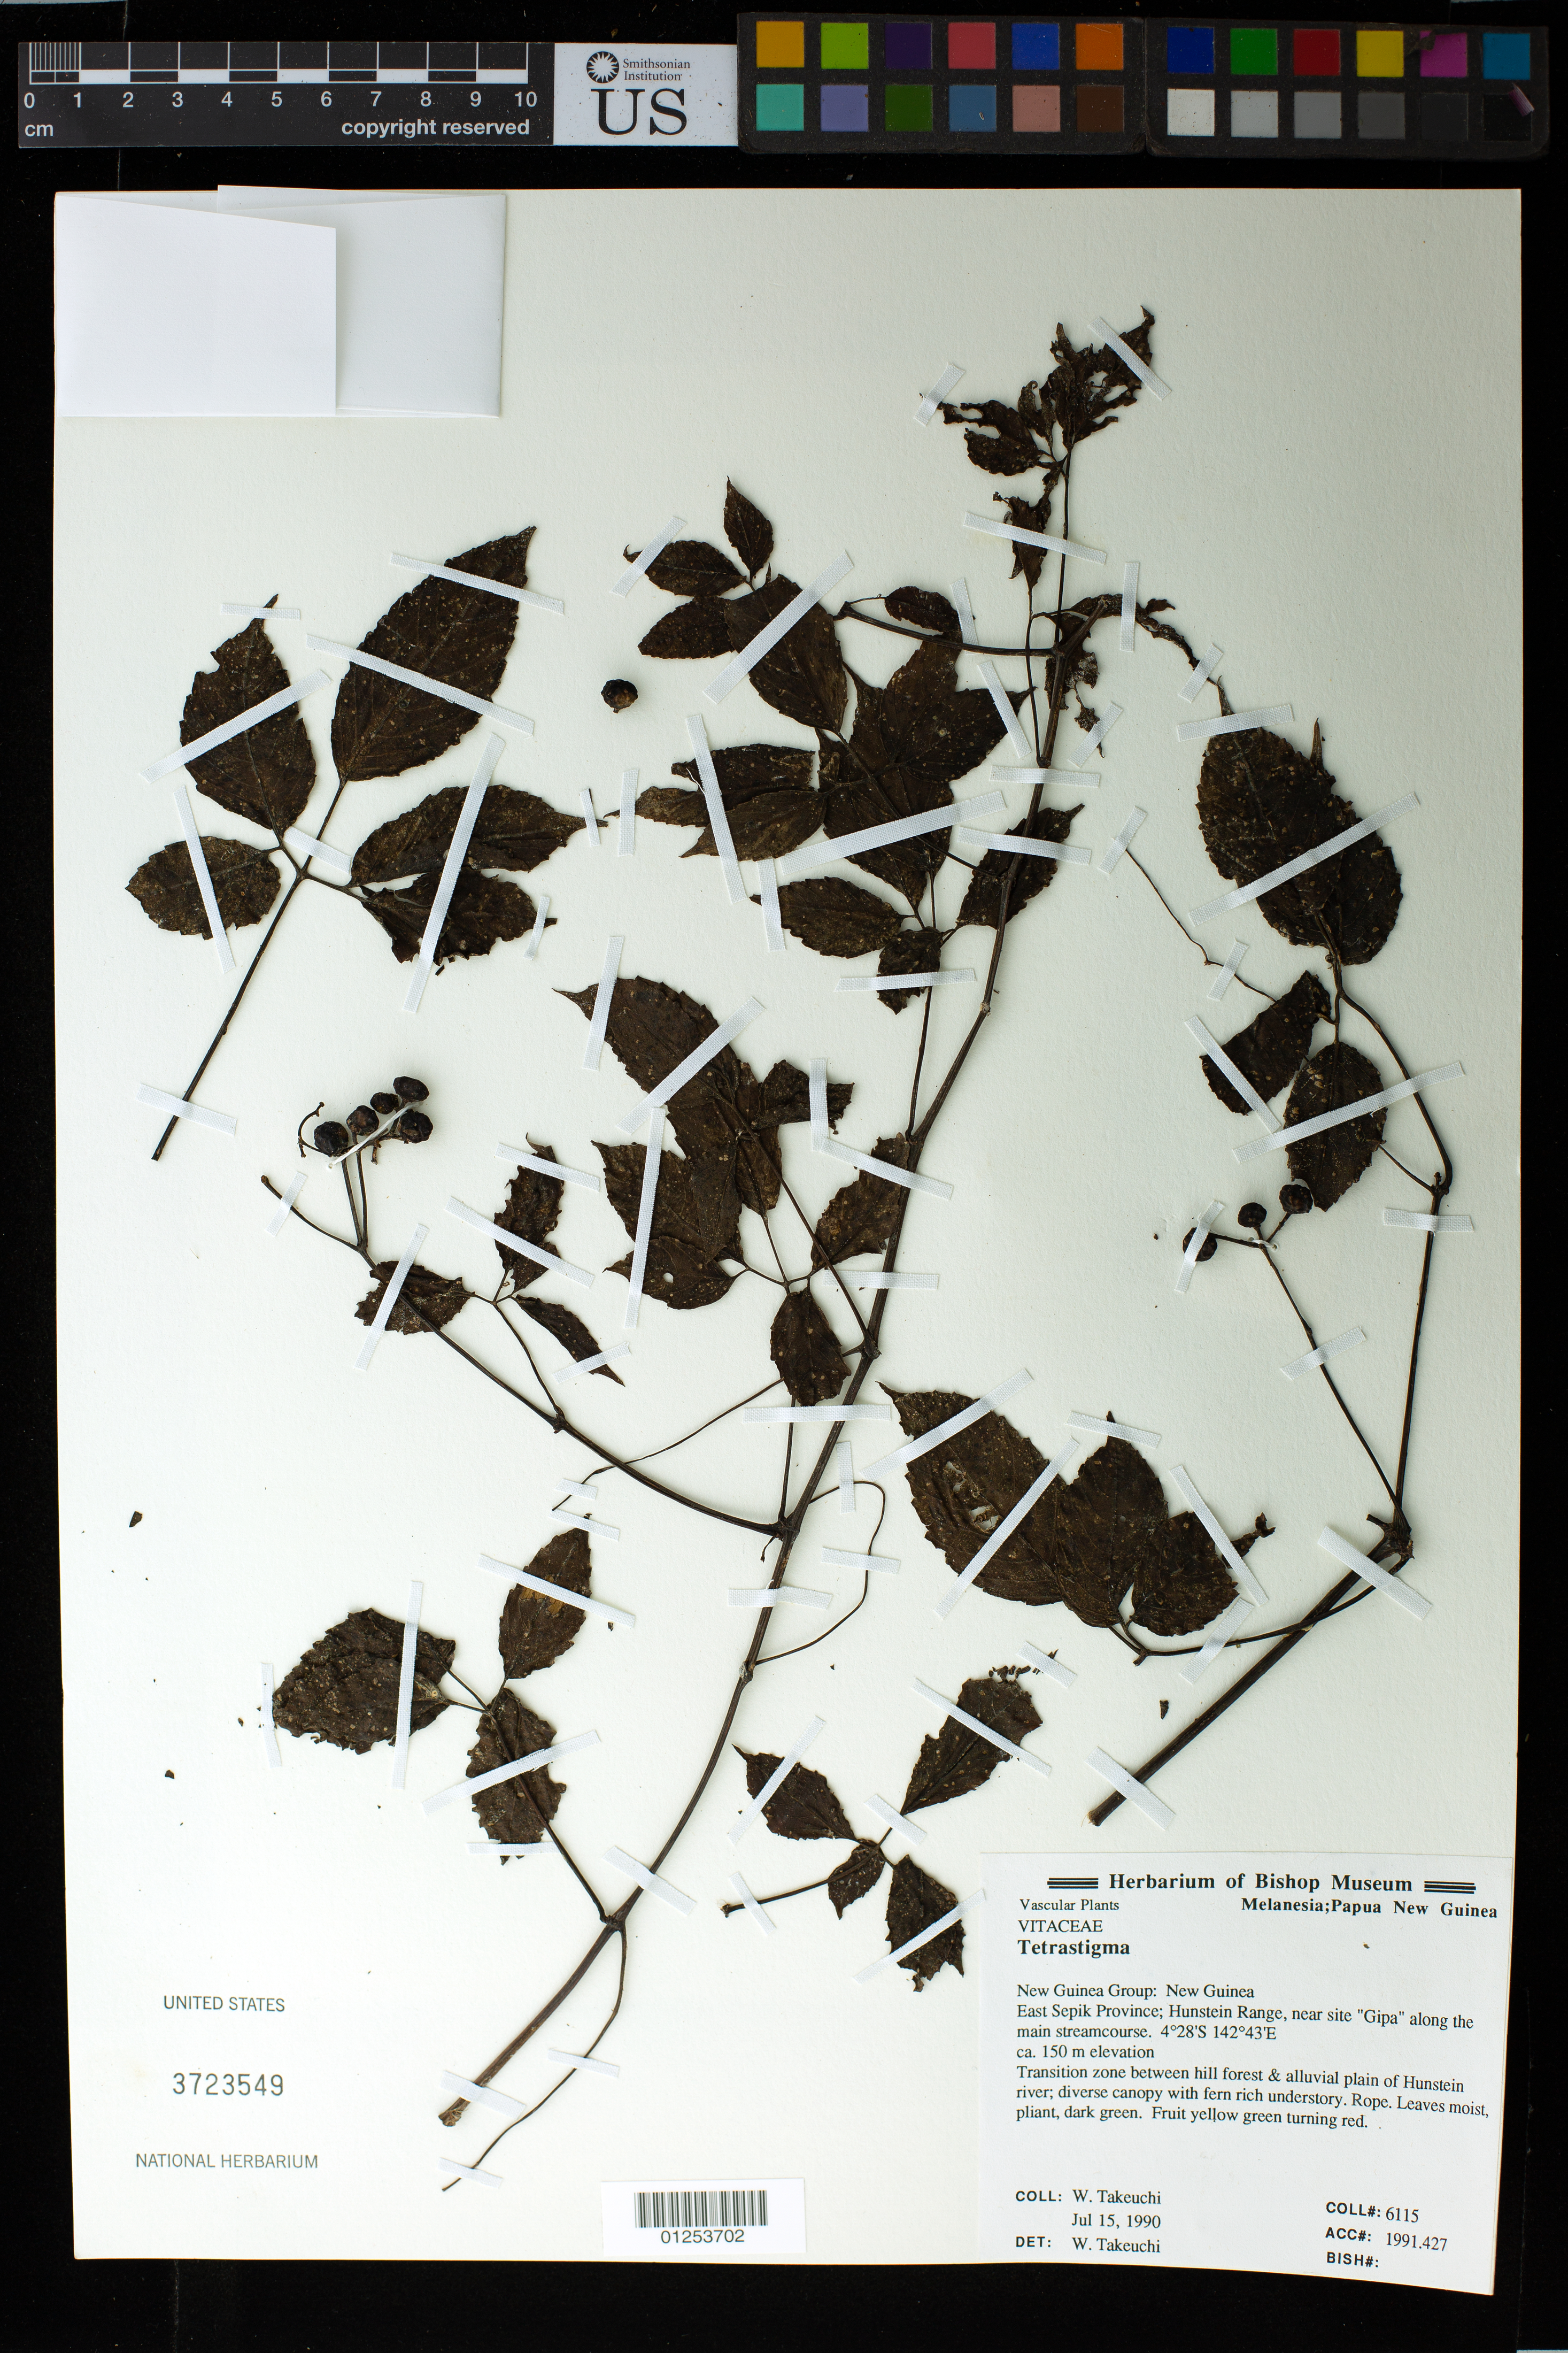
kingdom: Plantae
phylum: Tracheophyta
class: Magnoliopsida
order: Vitales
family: Vitaceae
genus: Tetrastigma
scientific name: Tetrastigma sp.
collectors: W. N. Takeuchi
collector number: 6115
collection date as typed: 15 Jul 1990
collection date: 1990-07-15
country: Papua New Guinea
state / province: East Sepik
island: New Guinea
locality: Hunstein range, at site 'Gipa' along the main streamcourse.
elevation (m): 150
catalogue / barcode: US 3723549